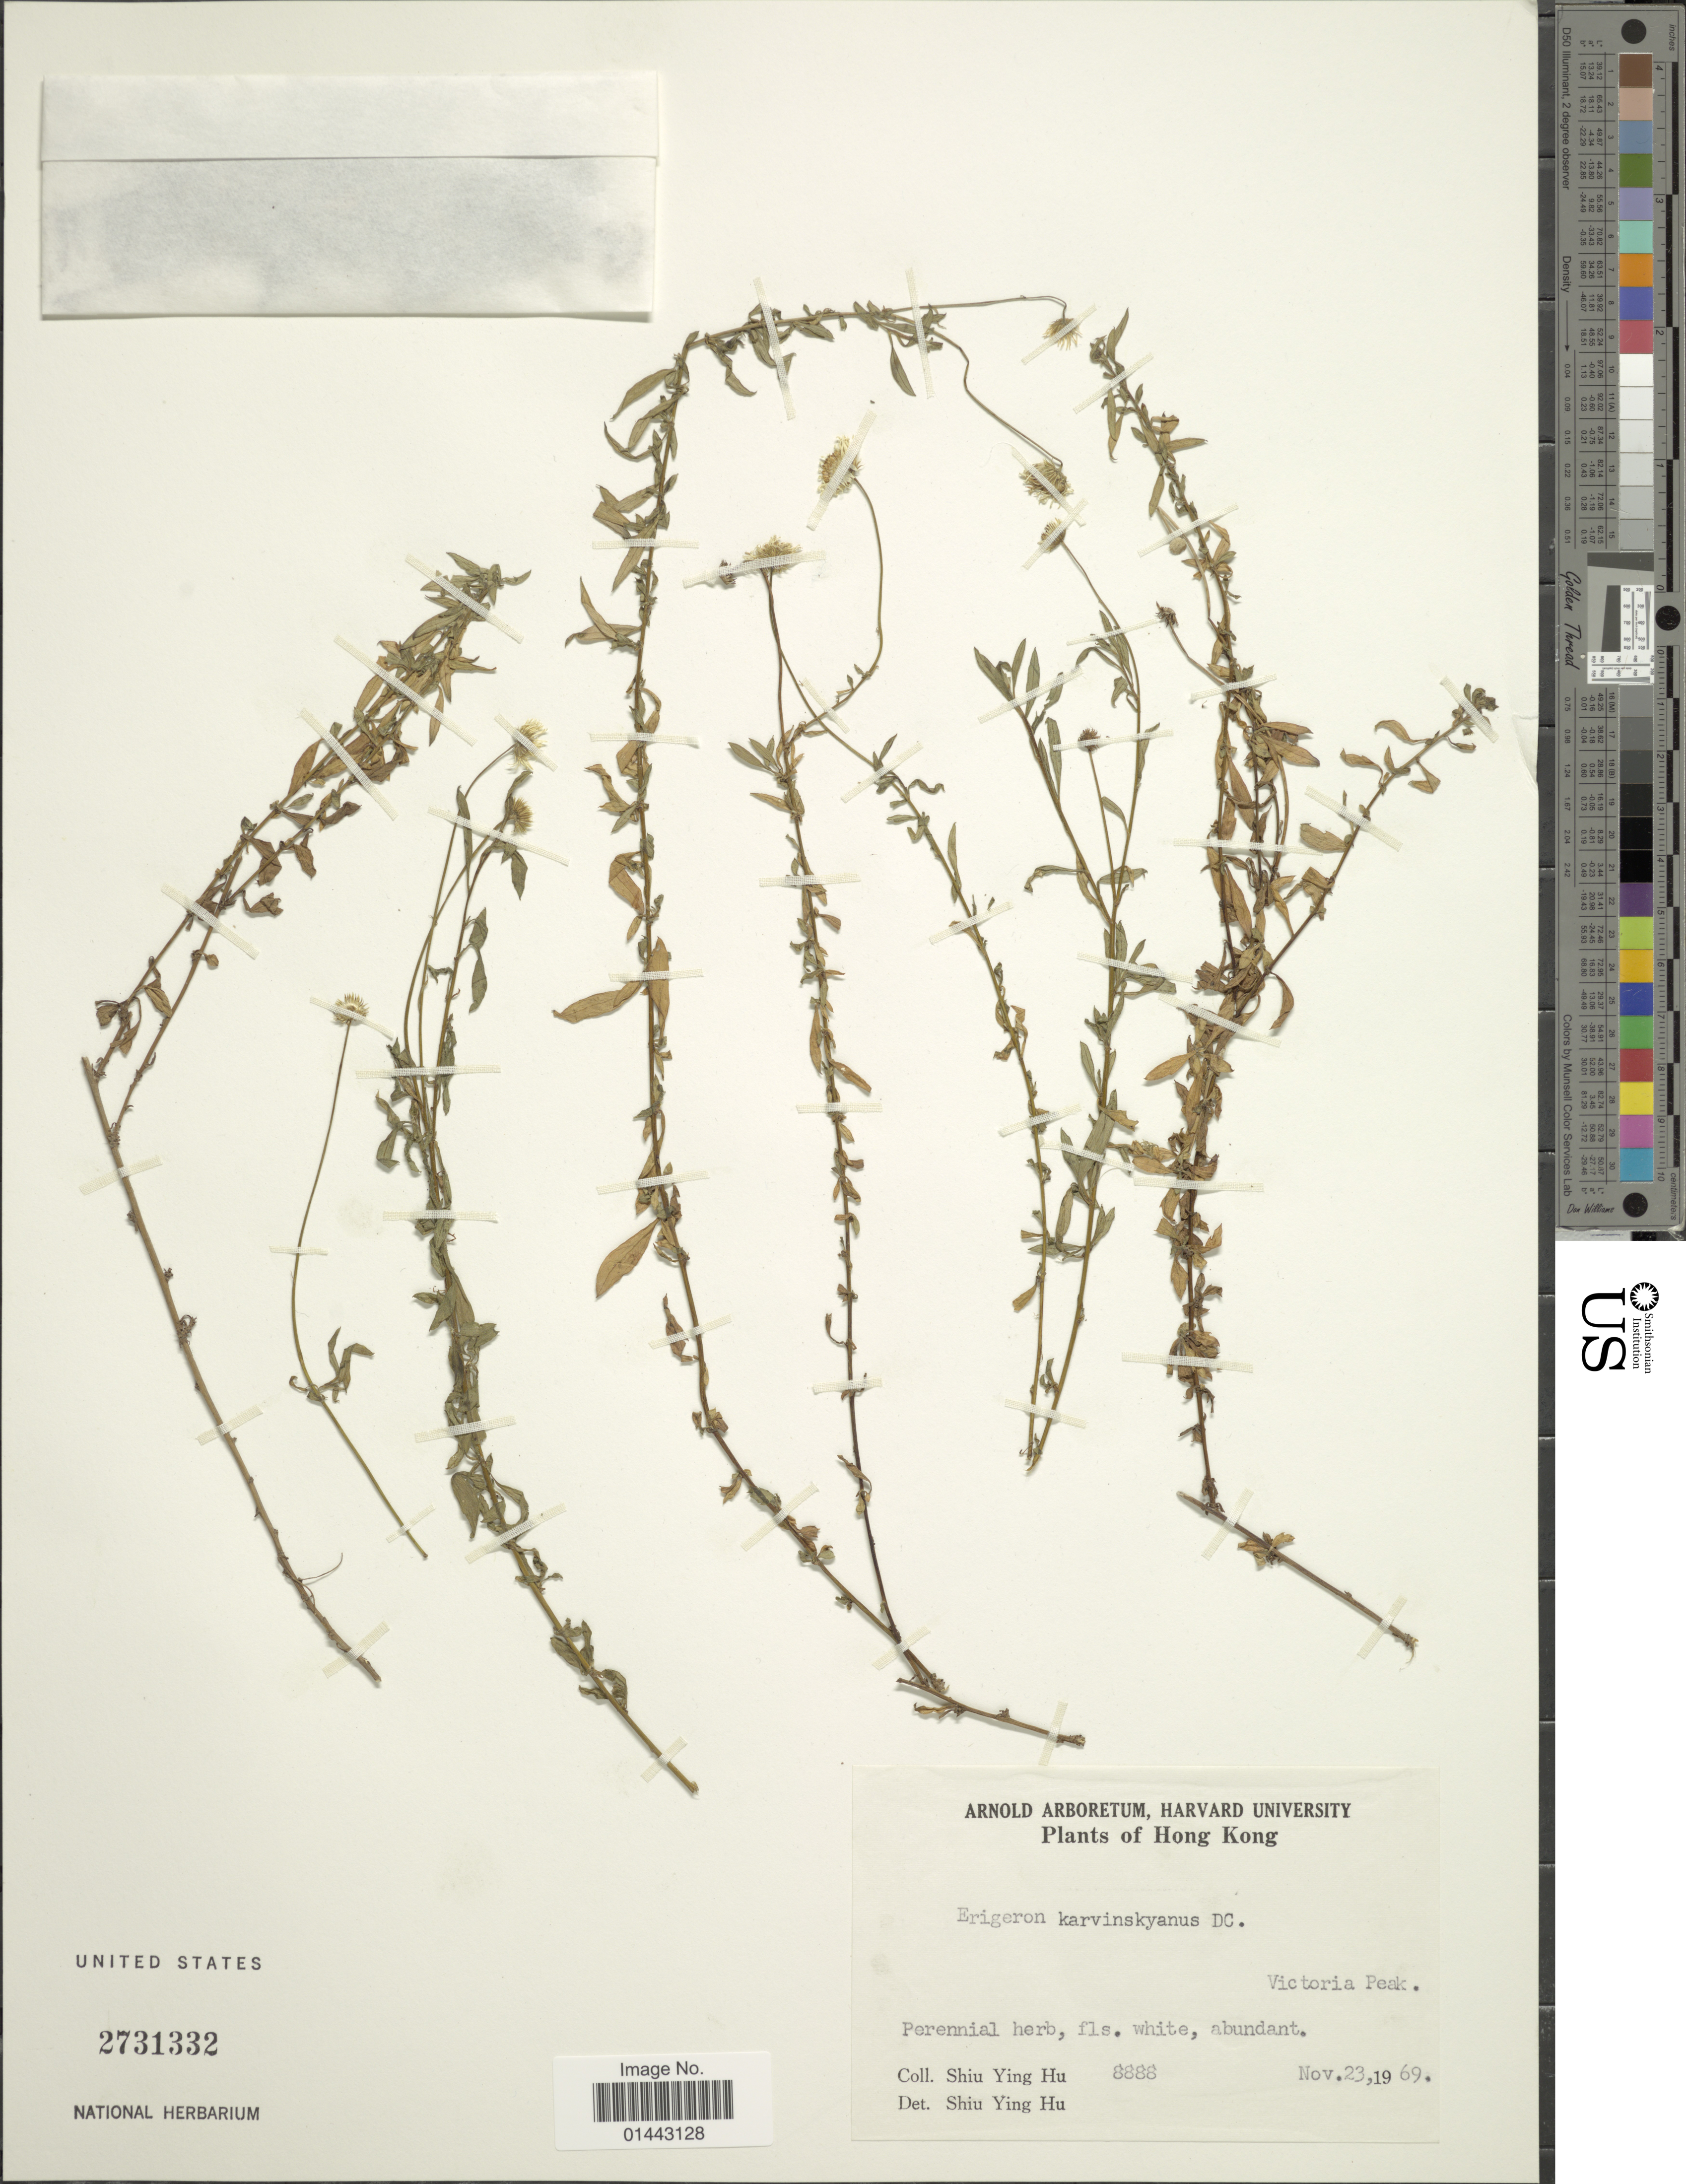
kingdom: Plantae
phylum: Tracheophyta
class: Magnoliopsida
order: Asterales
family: Asteraceae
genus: Erigeron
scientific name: Erigeron karvinskianus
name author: DC.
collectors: S. Y. Hu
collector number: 8888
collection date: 1969-11-23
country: China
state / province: Hong Kong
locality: Victoria Peak.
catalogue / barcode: US 2731332